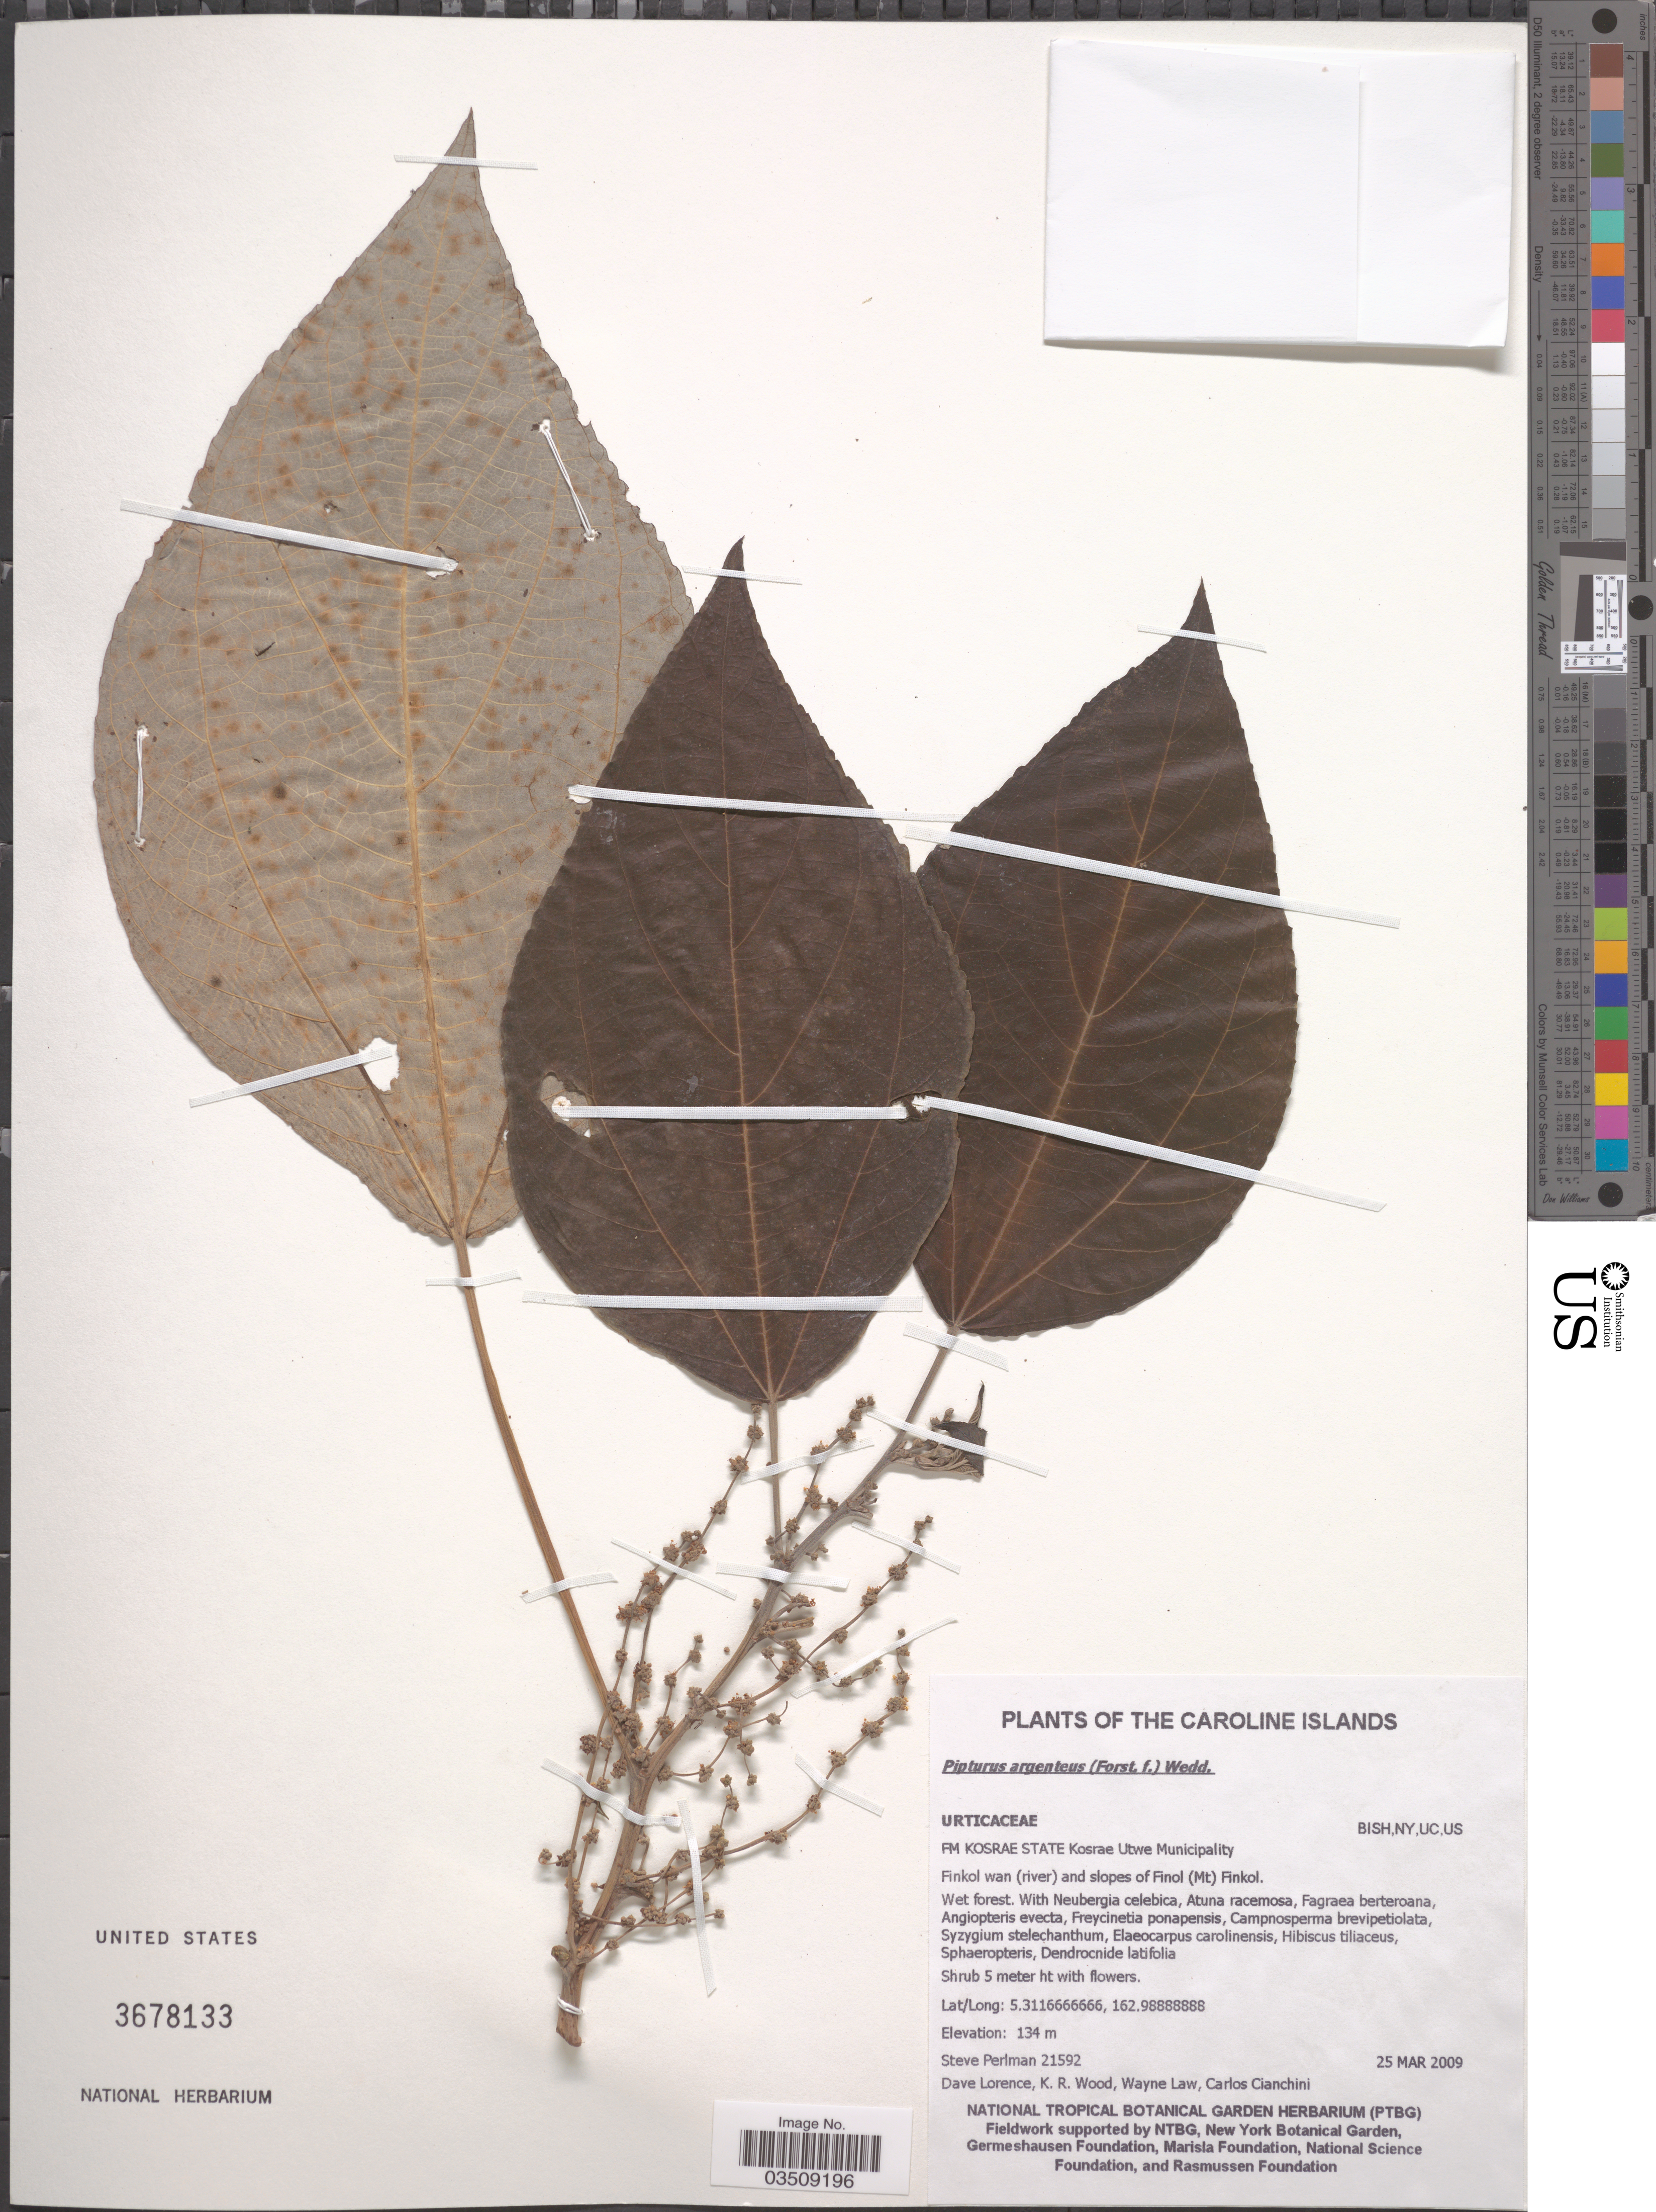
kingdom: Plantae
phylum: Tracheophyta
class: Magnoliopsida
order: Rosales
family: Urticaceae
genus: Pipturus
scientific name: Pipturus argenteus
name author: (G. Forst.) Wedd.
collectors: S. Perlman, D. Lorence, K. R. Wood, W. Law & C. Cianchini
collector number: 21592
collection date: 2009-03-25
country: Micronesia, Federated States of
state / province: Kosrae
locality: Caroline Islands. FM Kosrae State Kosrae Utwe Municipality. Finkol wan (river) and slopes of Finol (Mt) Finkol.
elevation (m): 134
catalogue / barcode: US 3678133